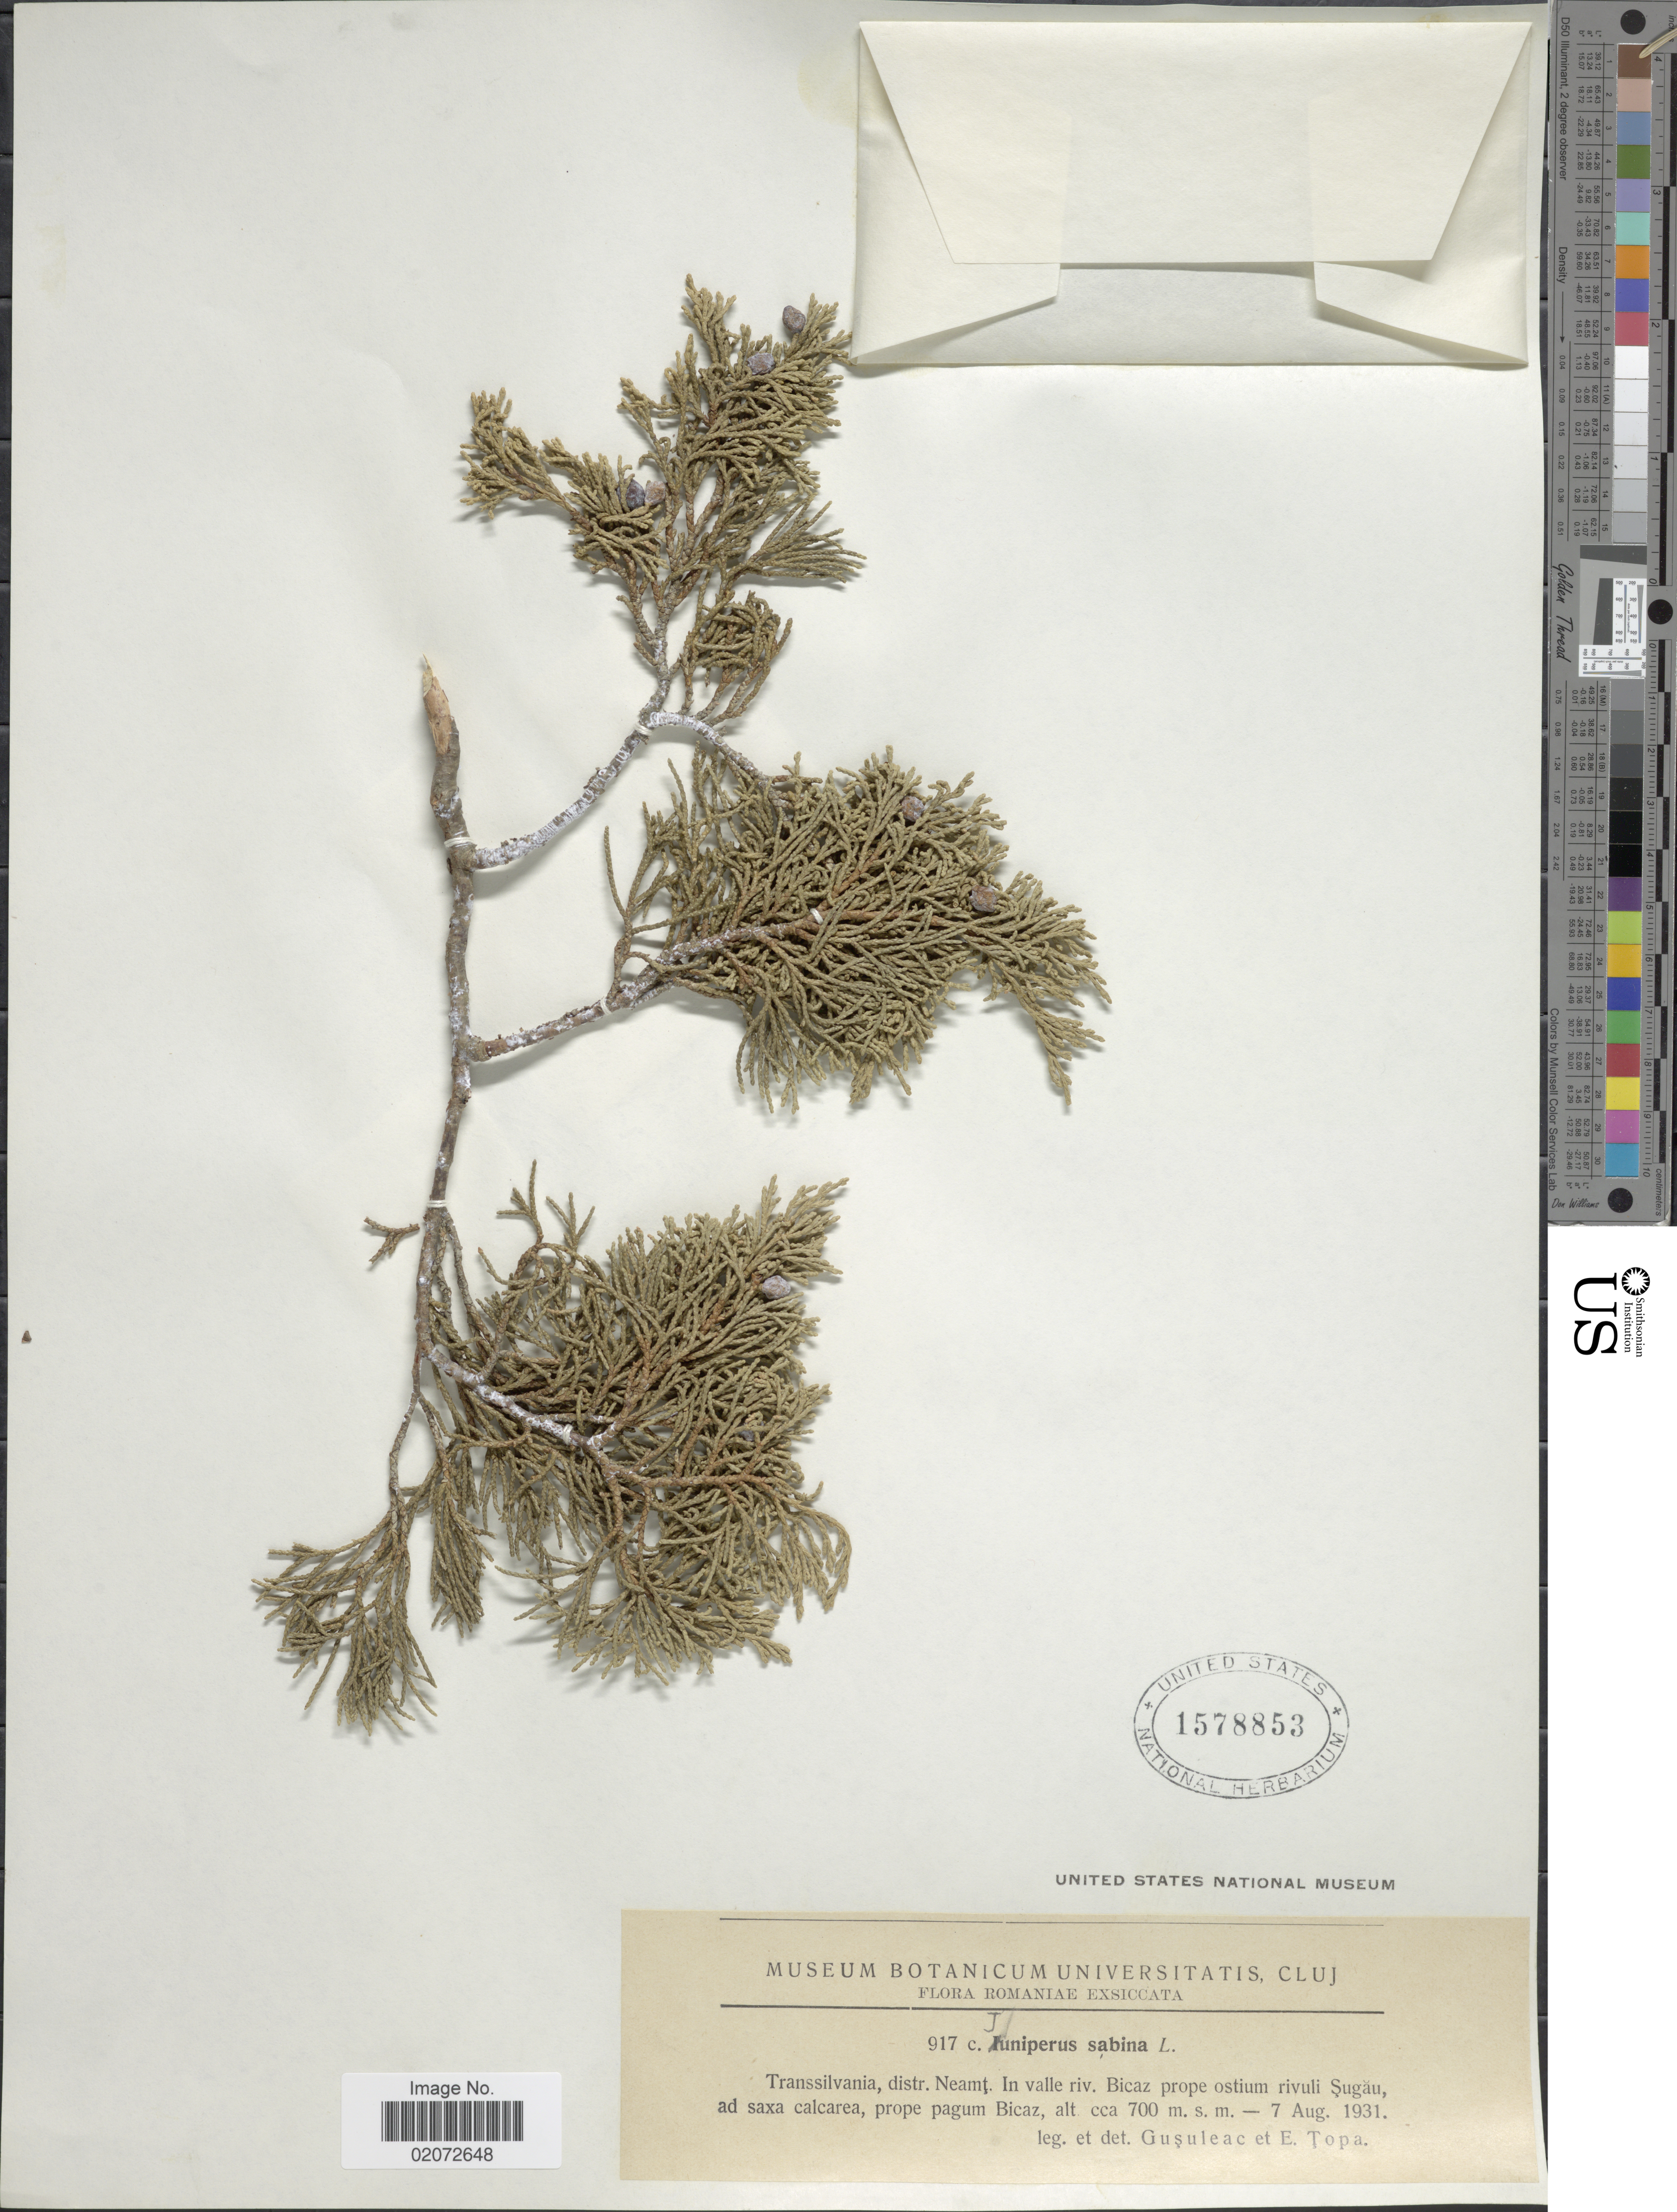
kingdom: Plantae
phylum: Tracheophyta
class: Pinopsida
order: Pinales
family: Cupressaceae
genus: Juniperus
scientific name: Juniperus sabina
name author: L.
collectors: M. Gusuleac & E. Topa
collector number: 917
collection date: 1931-08-07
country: Romania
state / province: Neamt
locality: Romaniae. Transsilvania, distr. Neamt. In valle rive. Bicas prope ostium rivuli Sugau, ad asaxa calcarea, prope pagum Bicaz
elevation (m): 700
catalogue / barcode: US 1578853